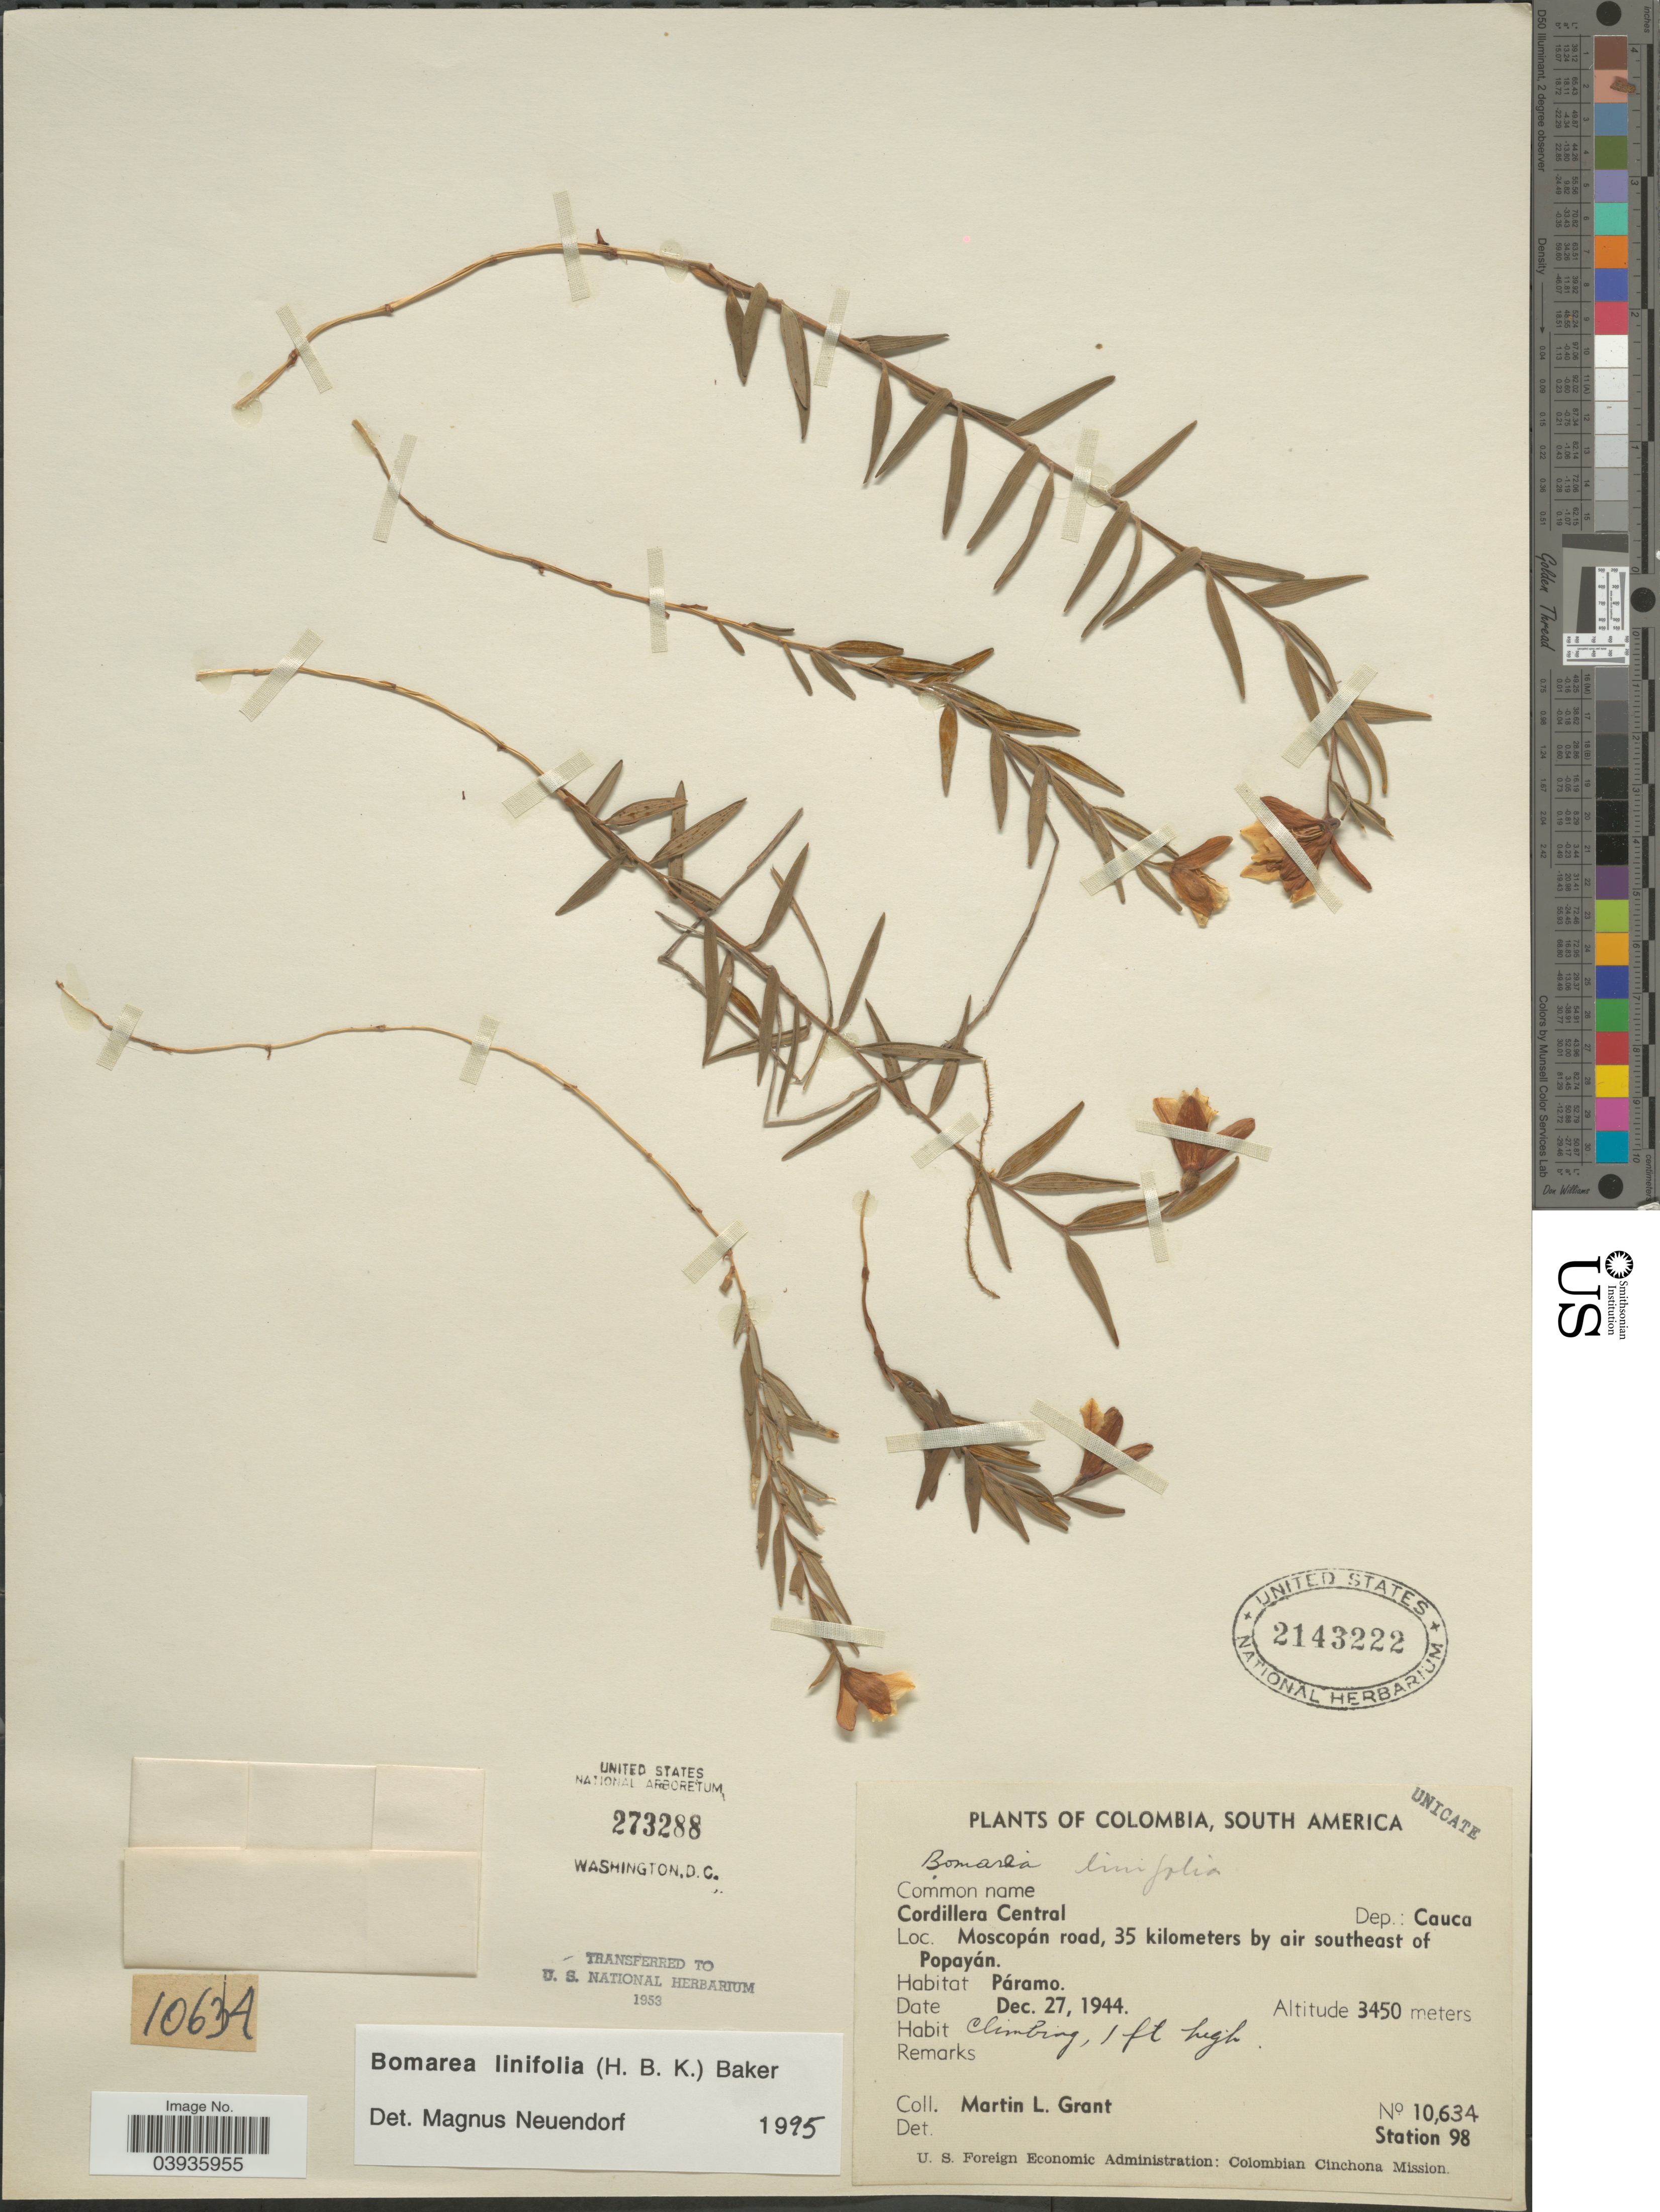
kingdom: Plantae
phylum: Tracheophyta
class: Liliopsida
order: Liliales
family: Alstroemeriaceae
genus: Bomarea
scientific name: Bomarea linifolia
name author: (Kunth) Baker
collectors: M. L. Grant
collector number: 10634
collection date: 1944-12-27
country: Colombia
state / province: Cauca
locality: Cordillera Central. Dep.: Cauca. Moscopán road, 35 kilometers by air southeast of Popayán.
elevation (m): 3450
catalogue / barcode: US 2143222